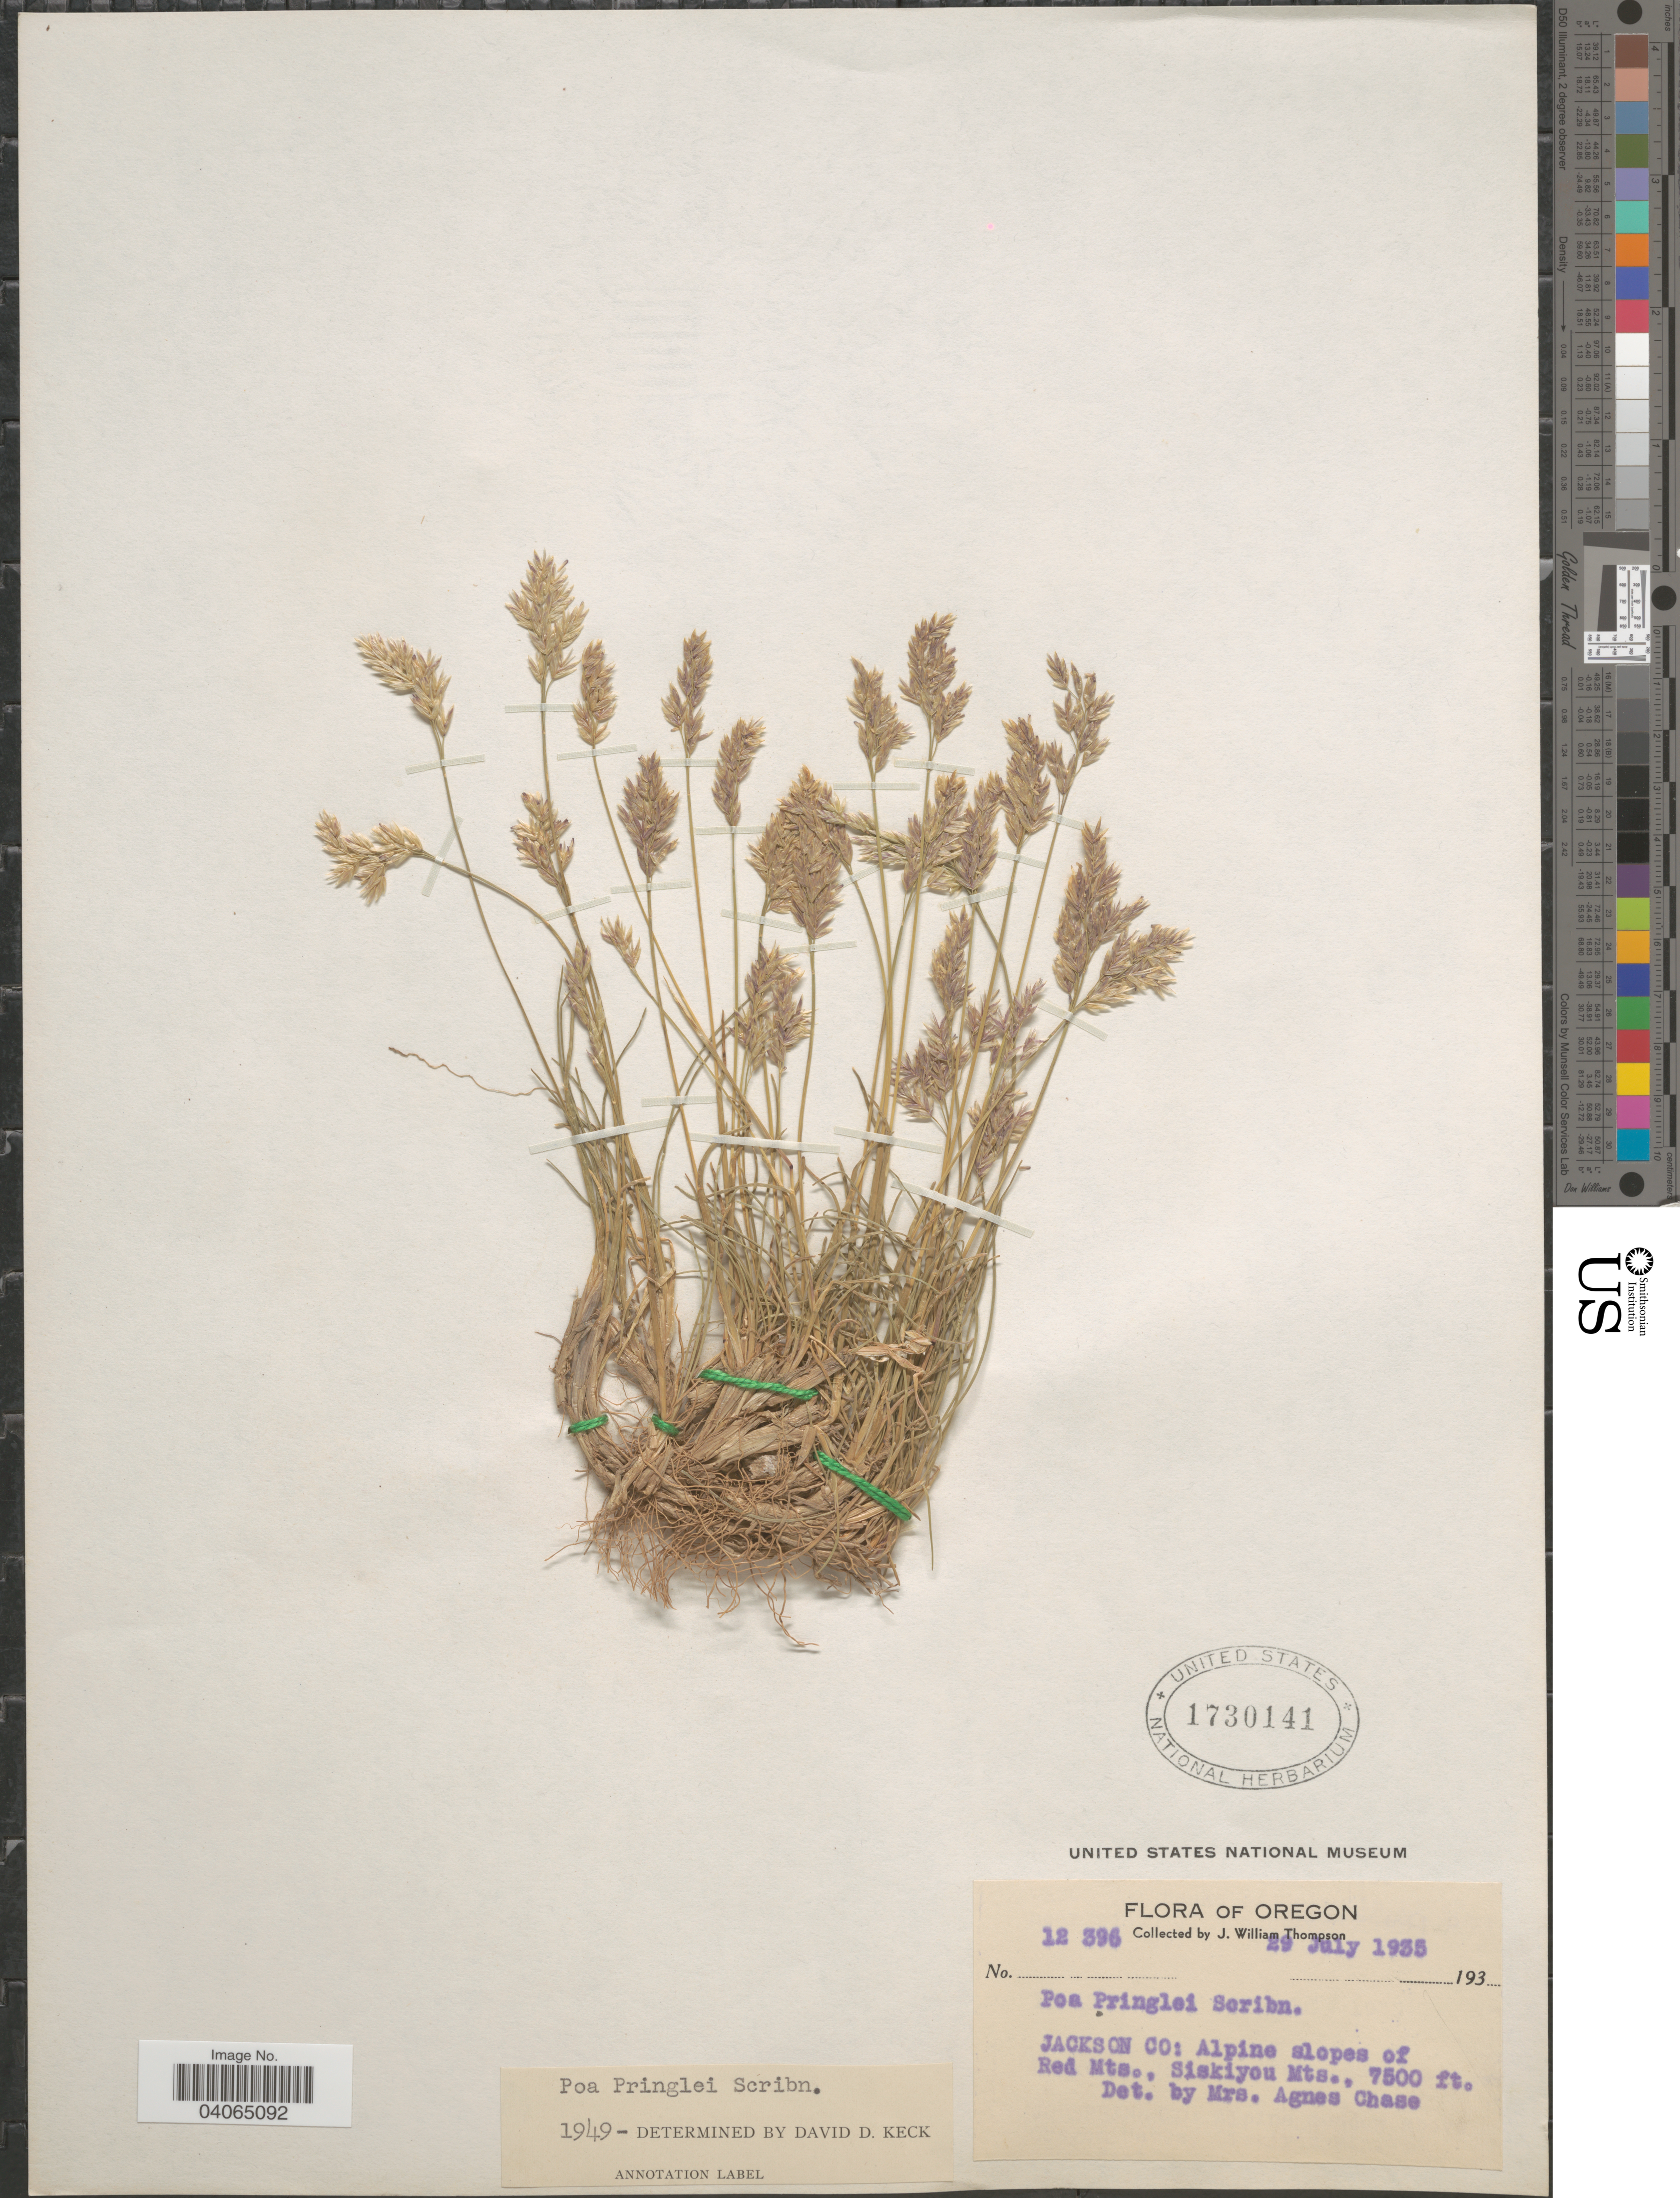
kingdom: Plantae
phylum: Tracheophyta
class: Liliopsida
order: Poales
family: Poaceae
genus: Poa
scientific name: Poa pringlei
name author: Scribn.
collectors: J. W. Thompson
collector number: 12396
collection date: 1935-07-29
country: United States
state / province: Oregon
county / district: Jackson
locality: Jackson Co: Alpine slopes of Red Mts., Siskiyou Mts.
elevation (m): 2286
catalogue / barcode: US 1730141